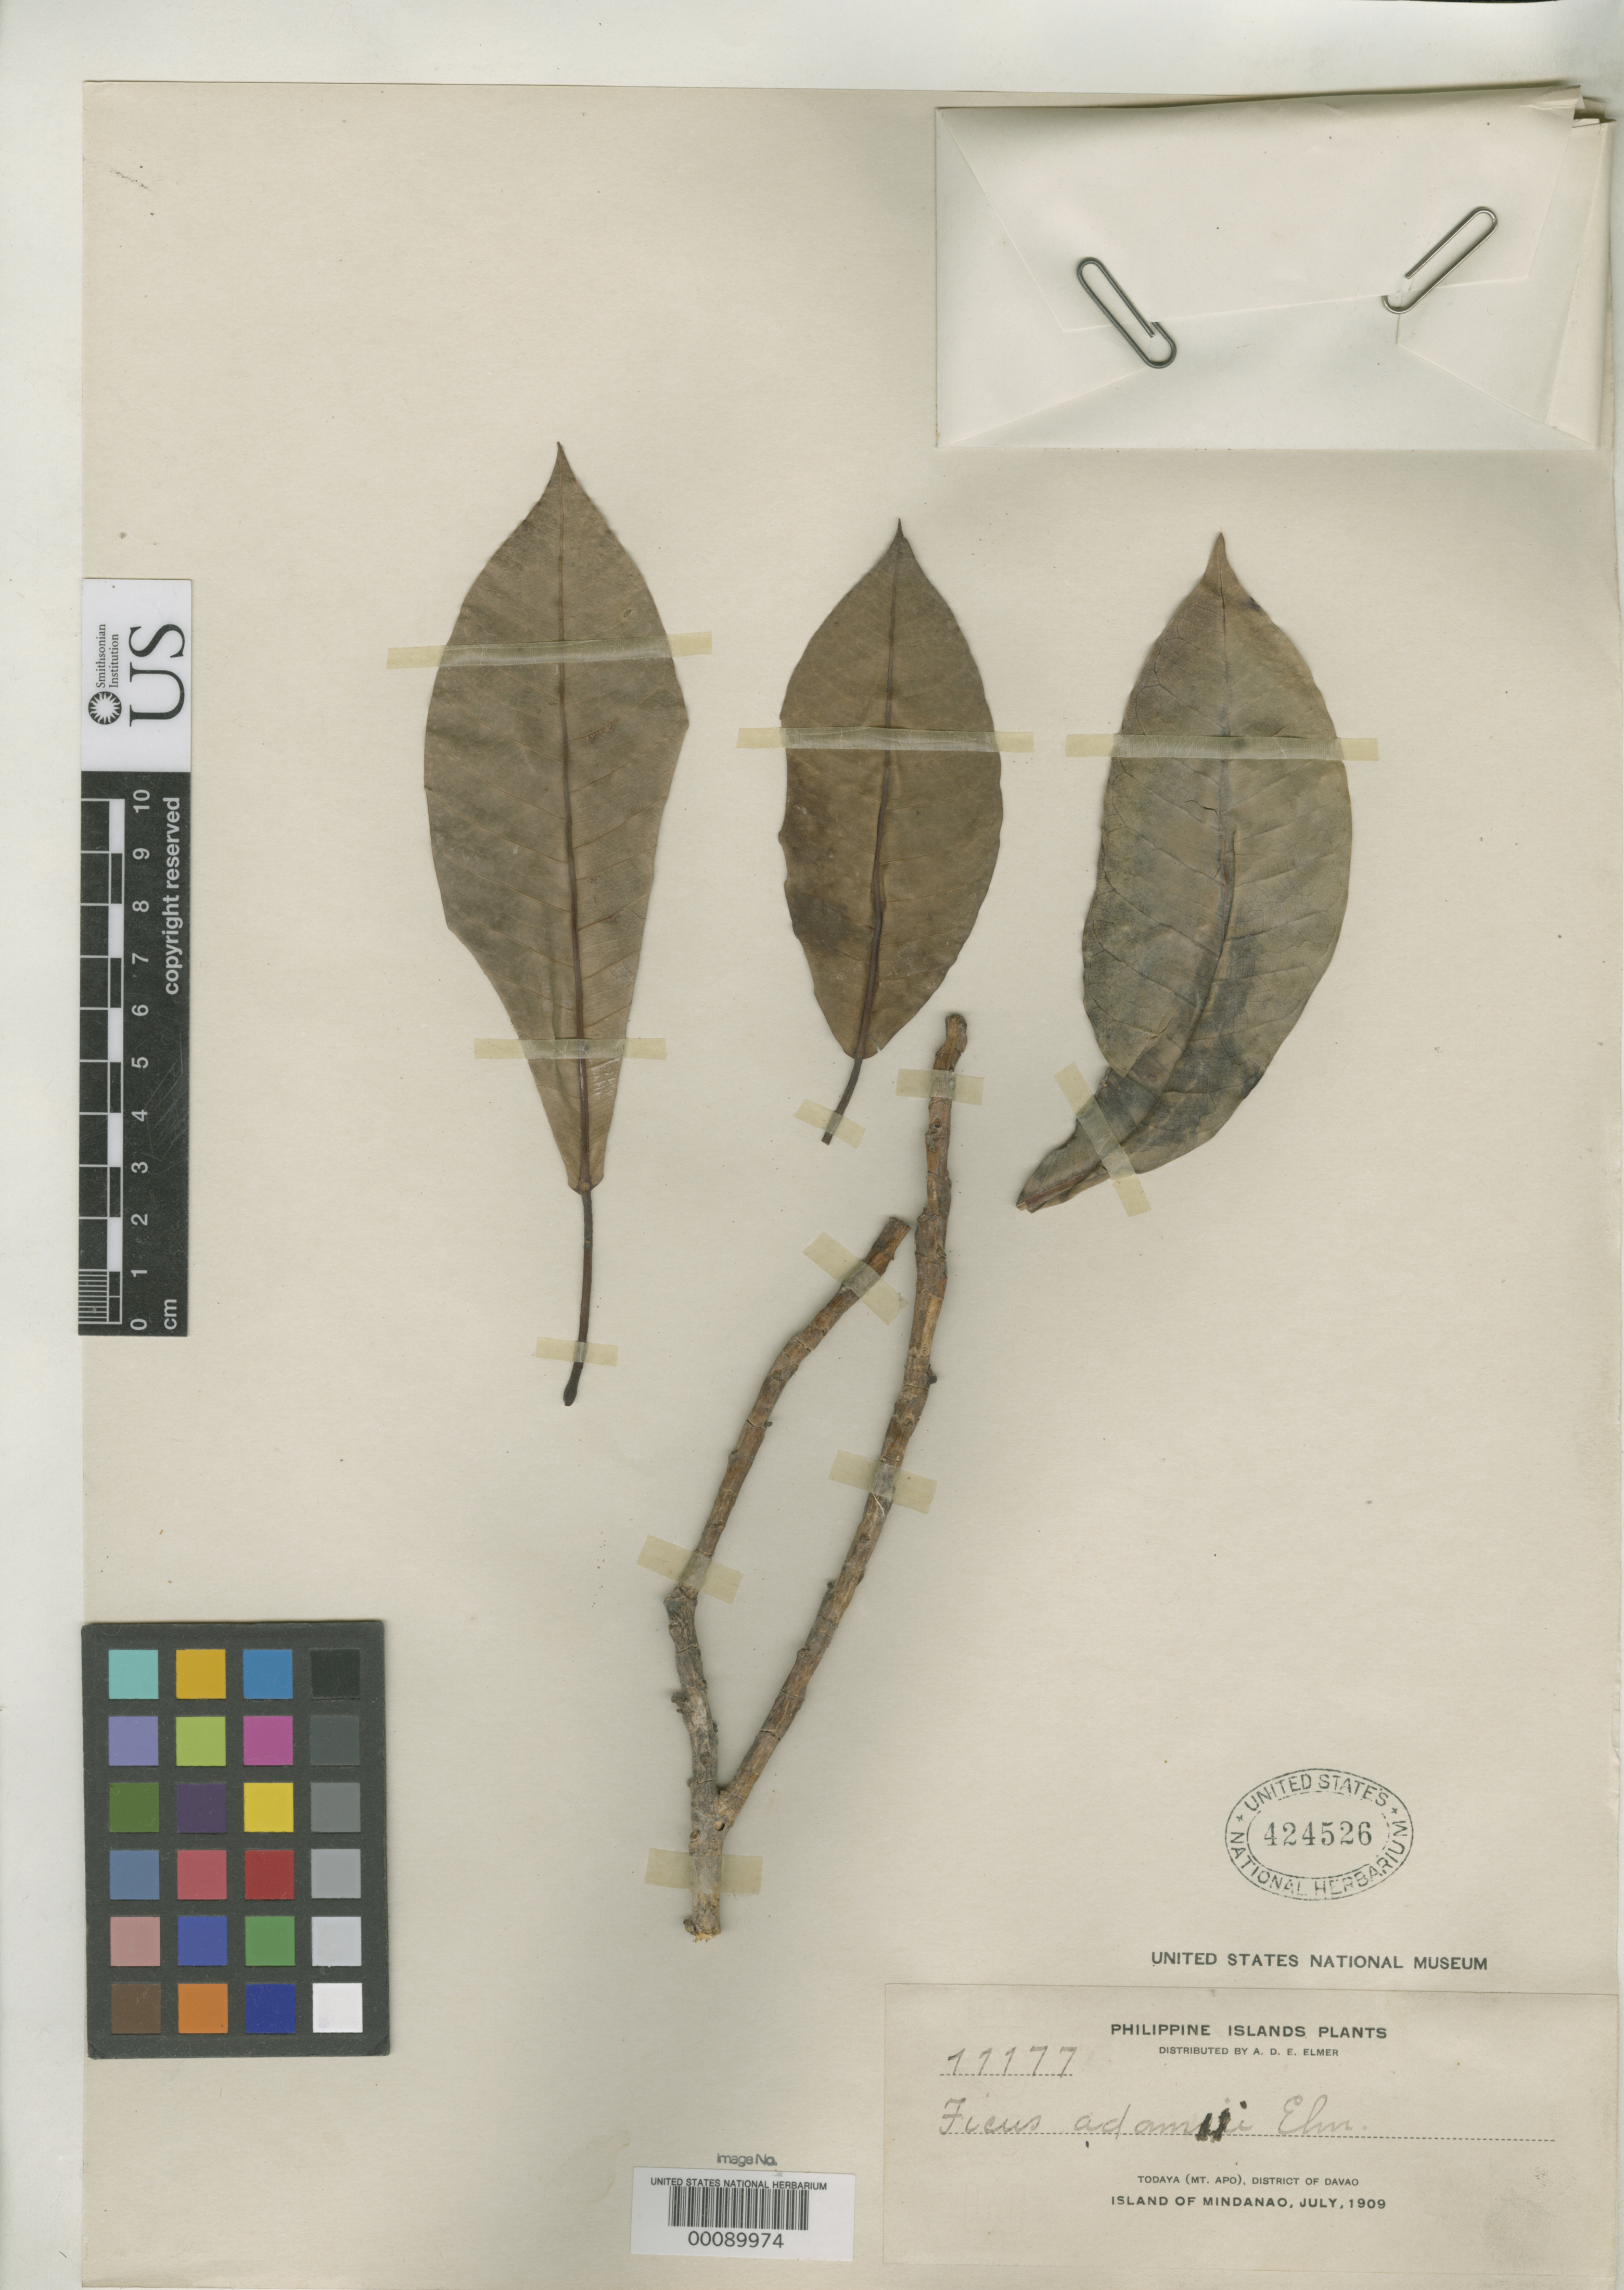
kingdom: Plantae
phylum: Tracheophyta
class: Magnoliopsida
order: Rosales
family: Moraceae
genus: Ficus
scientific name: Ficus adamsii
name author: Elmer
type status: Isotype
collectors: A. D. E. Elmer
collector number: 11177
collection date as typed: Jun 1909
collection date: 1909-06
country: Philippines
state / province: Davao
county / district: Davao del Sur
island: Mindanao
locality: Todaya, Mt. Apo.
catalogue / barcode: US 424526